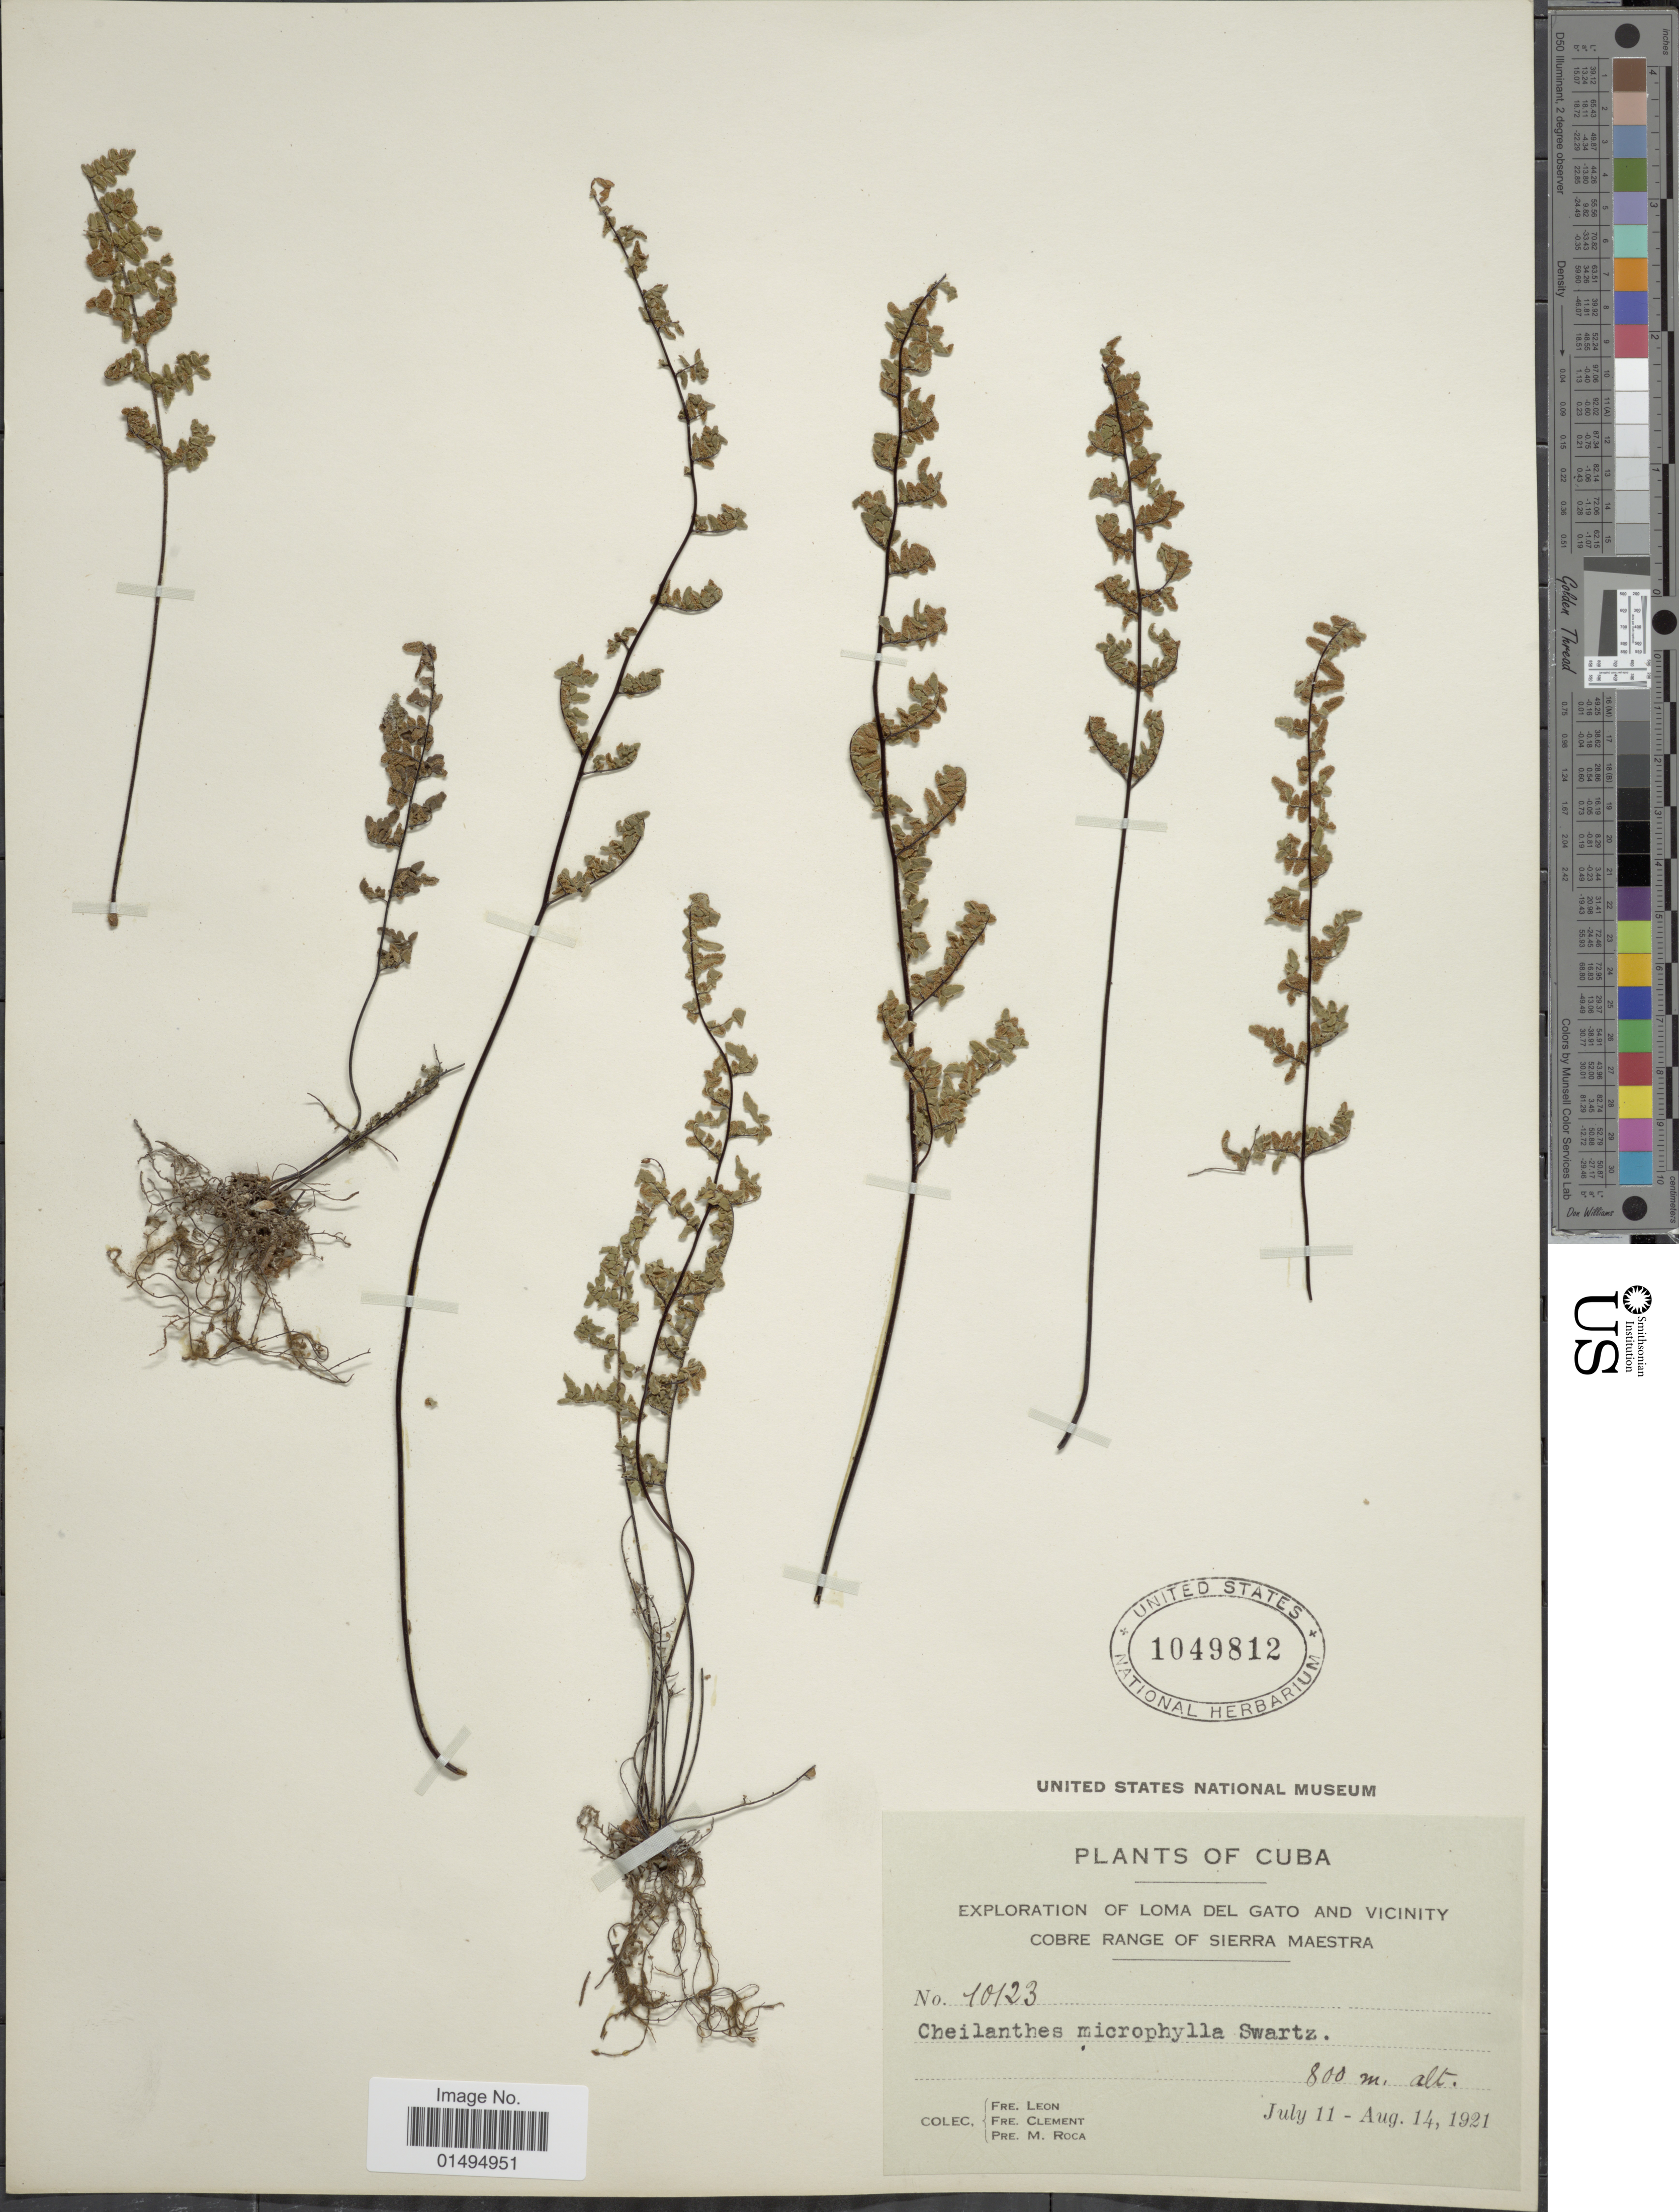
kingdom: Plantae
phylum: Tracheophyta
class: Polypodiopsida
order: Polypodiales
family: Pteridaceae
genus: Myriopteris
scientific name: Myriopteris microphylla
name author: (Sw.) Grusz & Windham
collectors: Bro. León, B. Clement & P. Roca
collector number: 10123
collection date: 1921-07-11/1921-08-14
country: Cuba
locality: Loma Del Gato and Vicinity Cobre Range Of Sierra Maestra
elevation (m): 800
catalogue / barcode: US 1049812